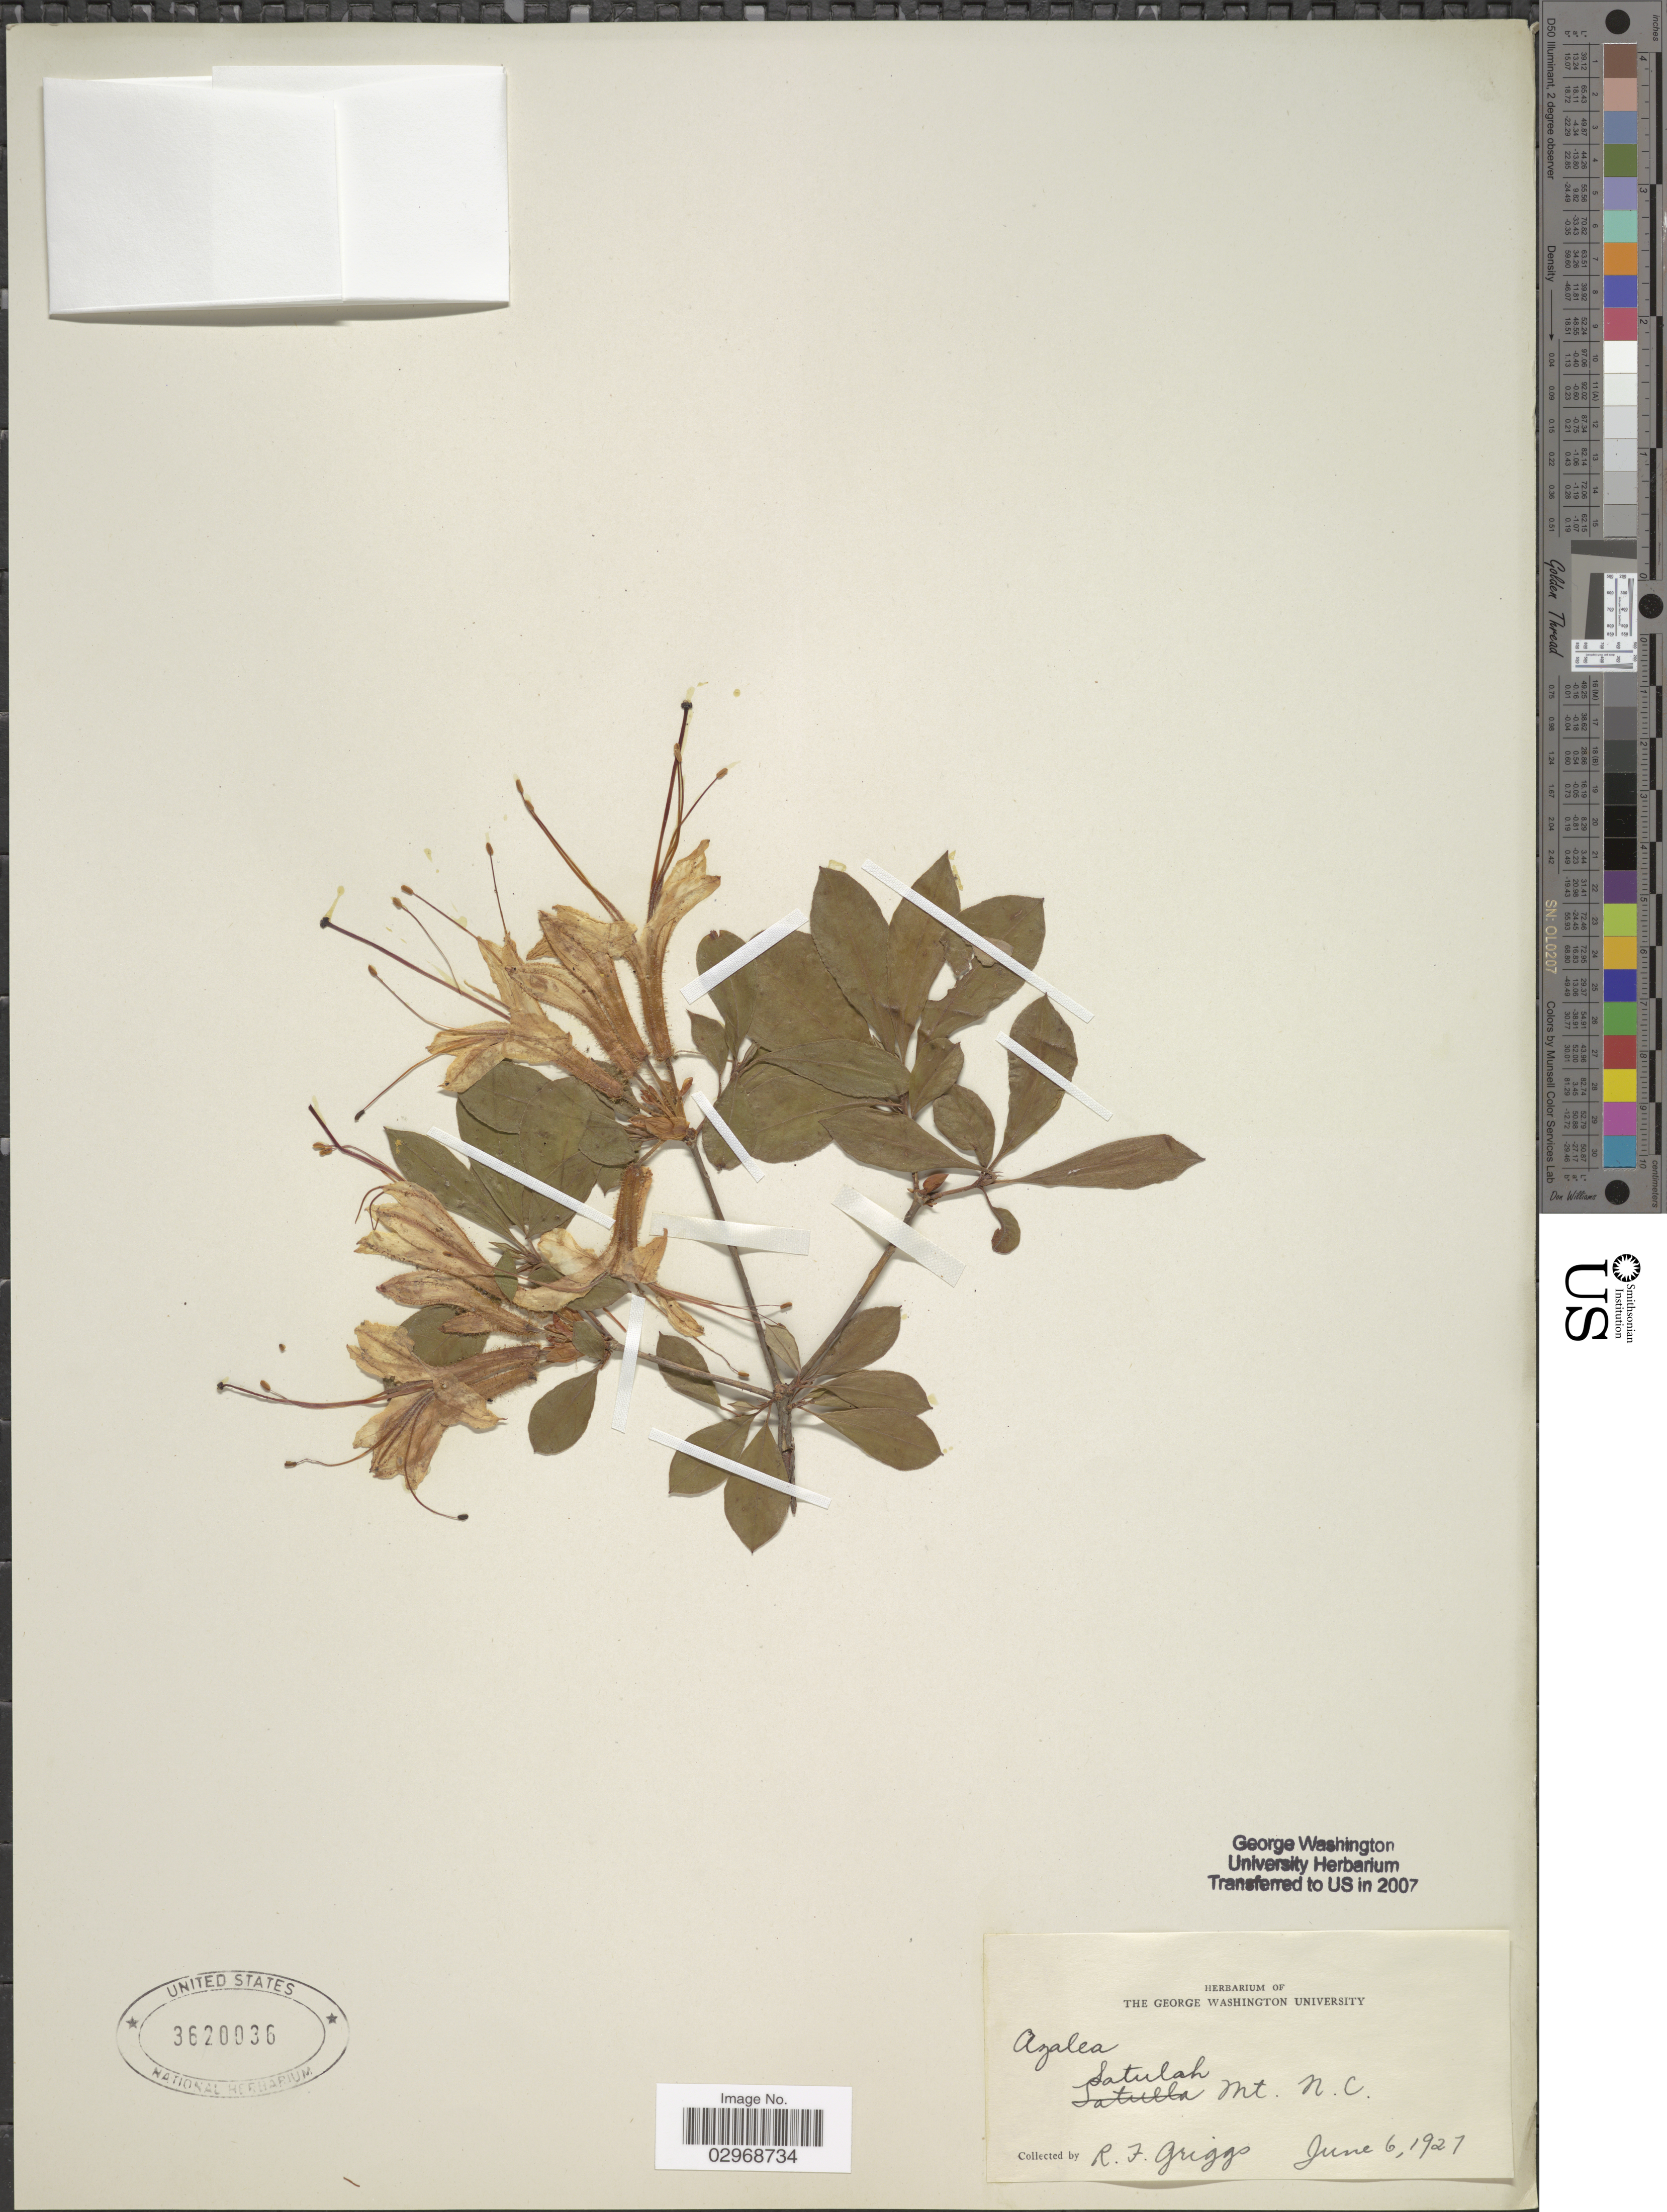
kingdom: Plantae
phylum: Tracheophyta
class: Magnoliopsida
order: Ericales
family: Ericaceae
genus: Rhododendron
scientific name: Rhododendron sp.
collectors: R. F. Griggs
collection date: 1927-06-06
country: United States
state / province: North Carolina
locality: Satulah Mt., N.C.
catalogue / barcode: US 3620036